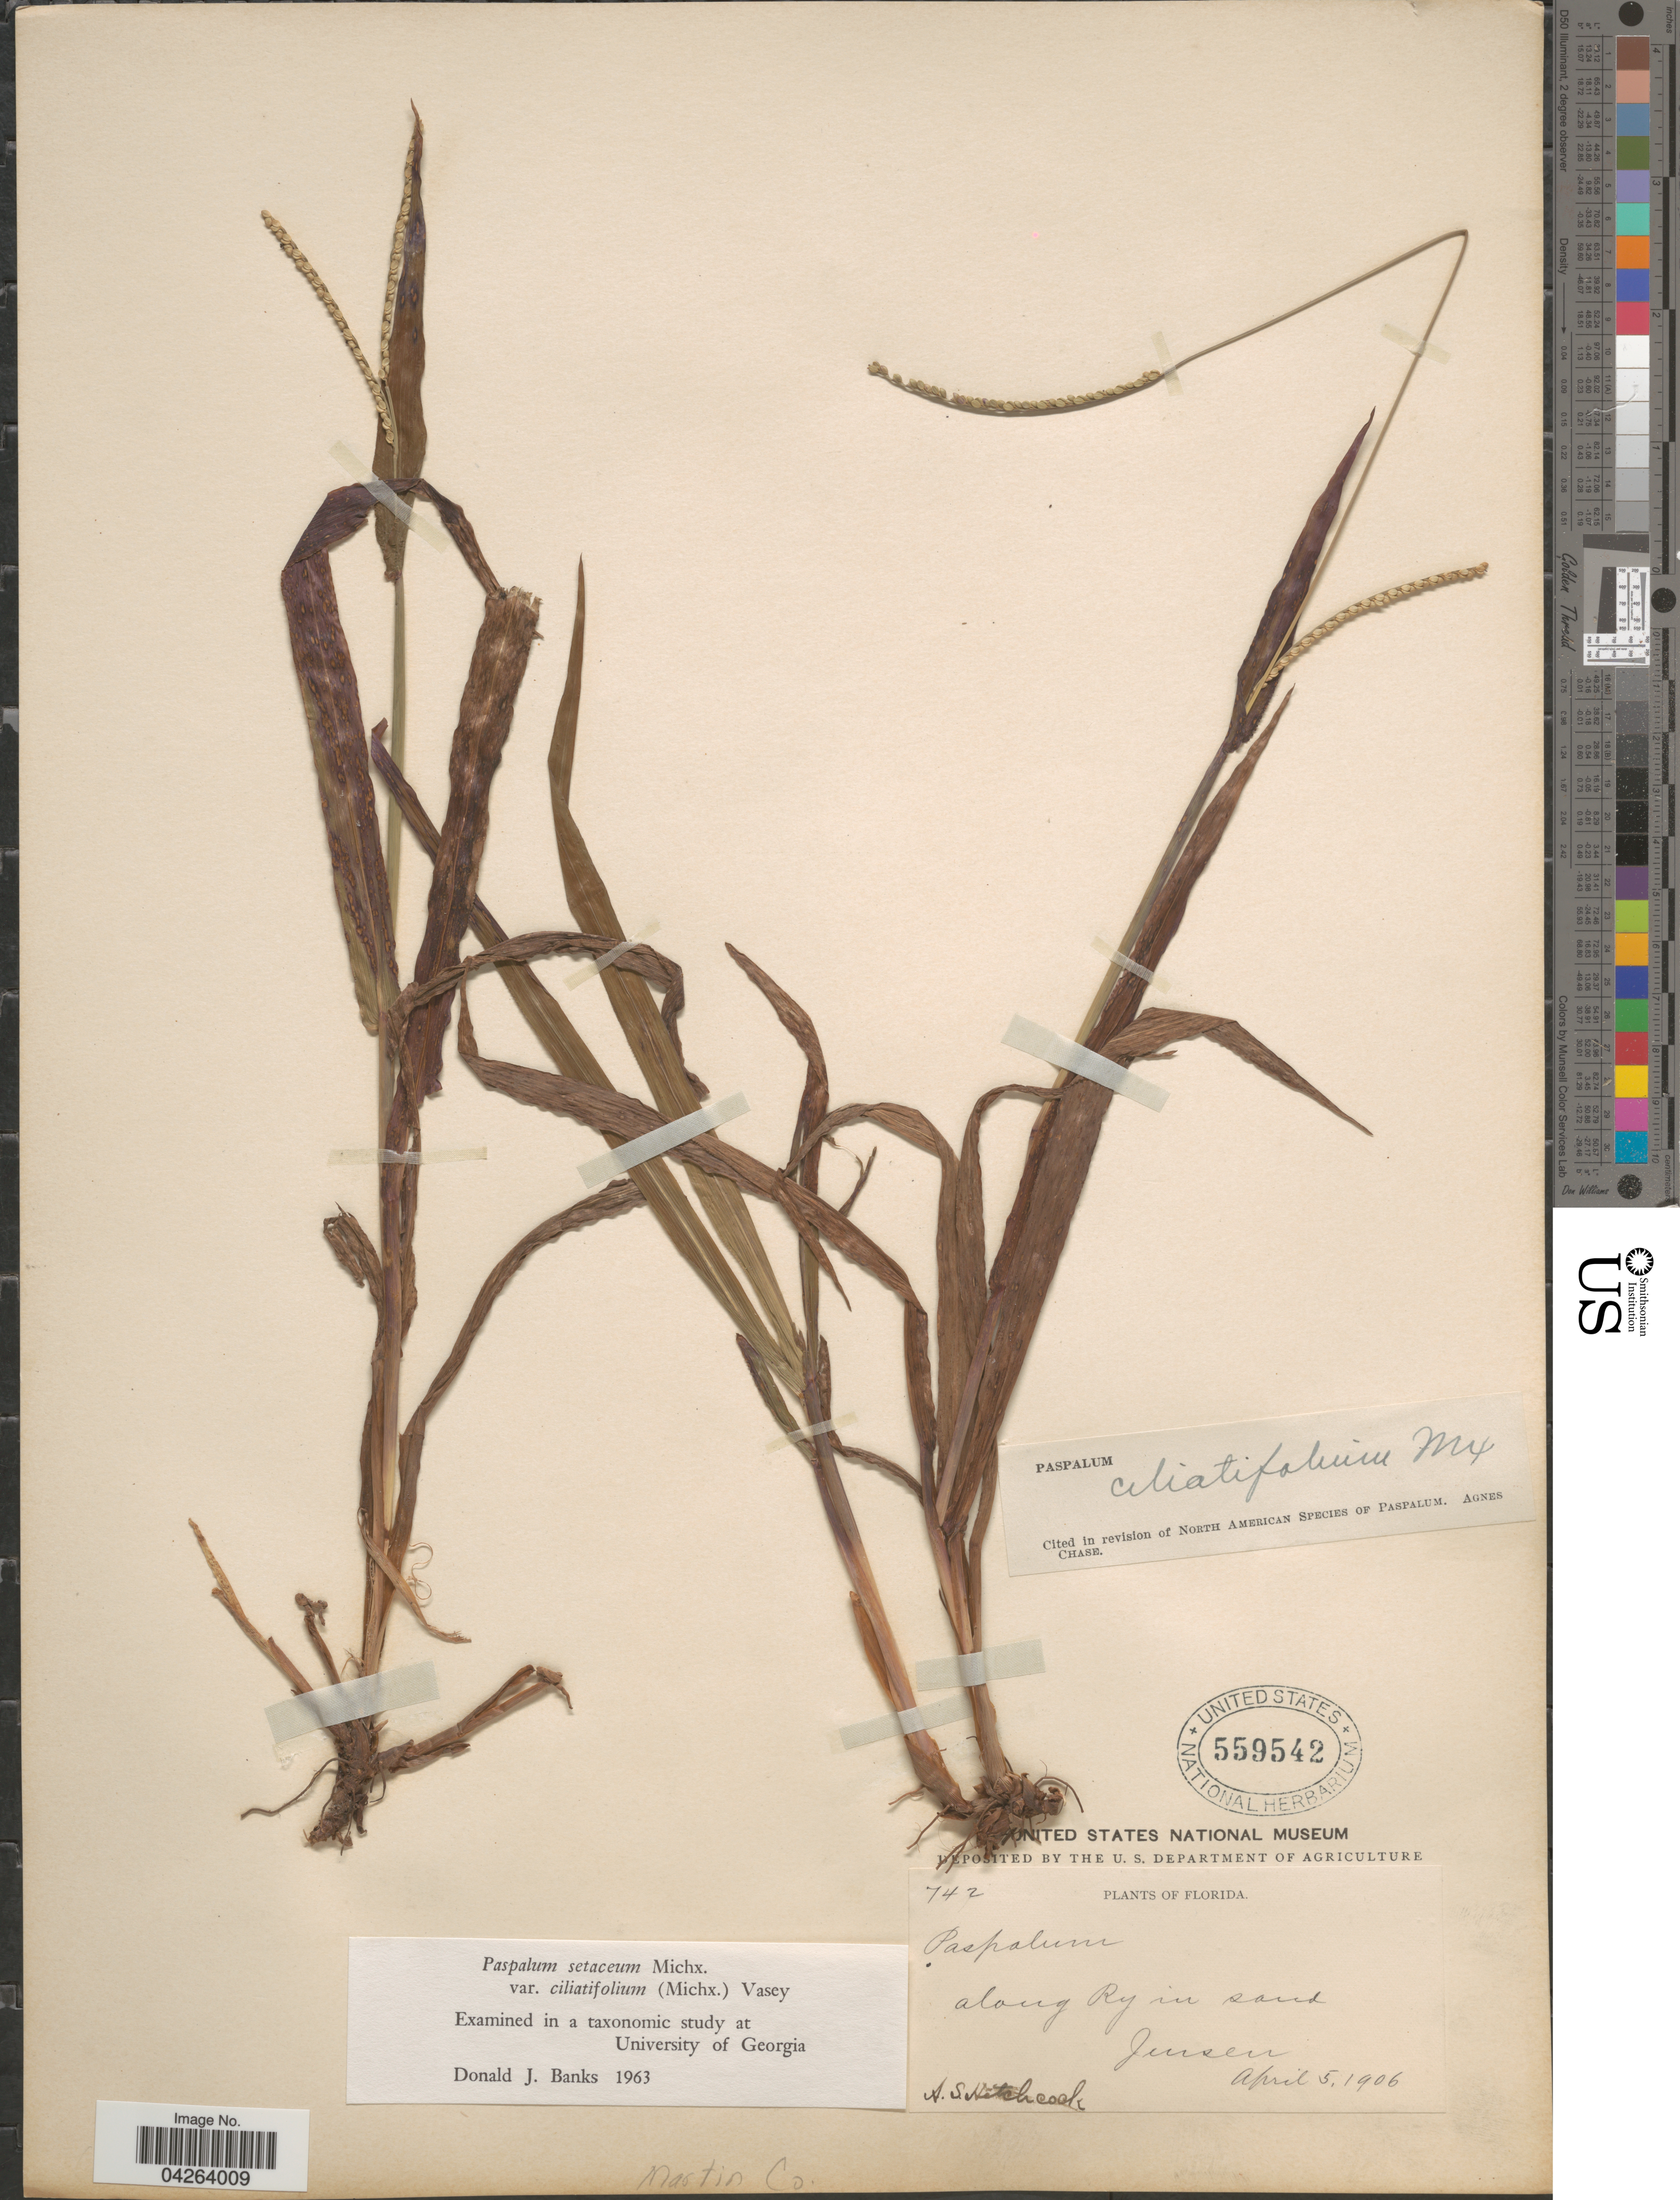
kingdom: Plantae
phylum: Tracheophyta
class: Liliopsida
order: Poales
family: Poaceae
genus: Paspalum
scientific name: Paspalum setaceum var. ciliatifolium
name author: (Michx.) Vasey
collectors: A. S. Hitchcock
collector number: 742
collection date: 1906-04-05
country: United States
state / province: Florida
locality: Along Ry in sand. Jensen. Martin Co.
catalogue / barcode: US 559542